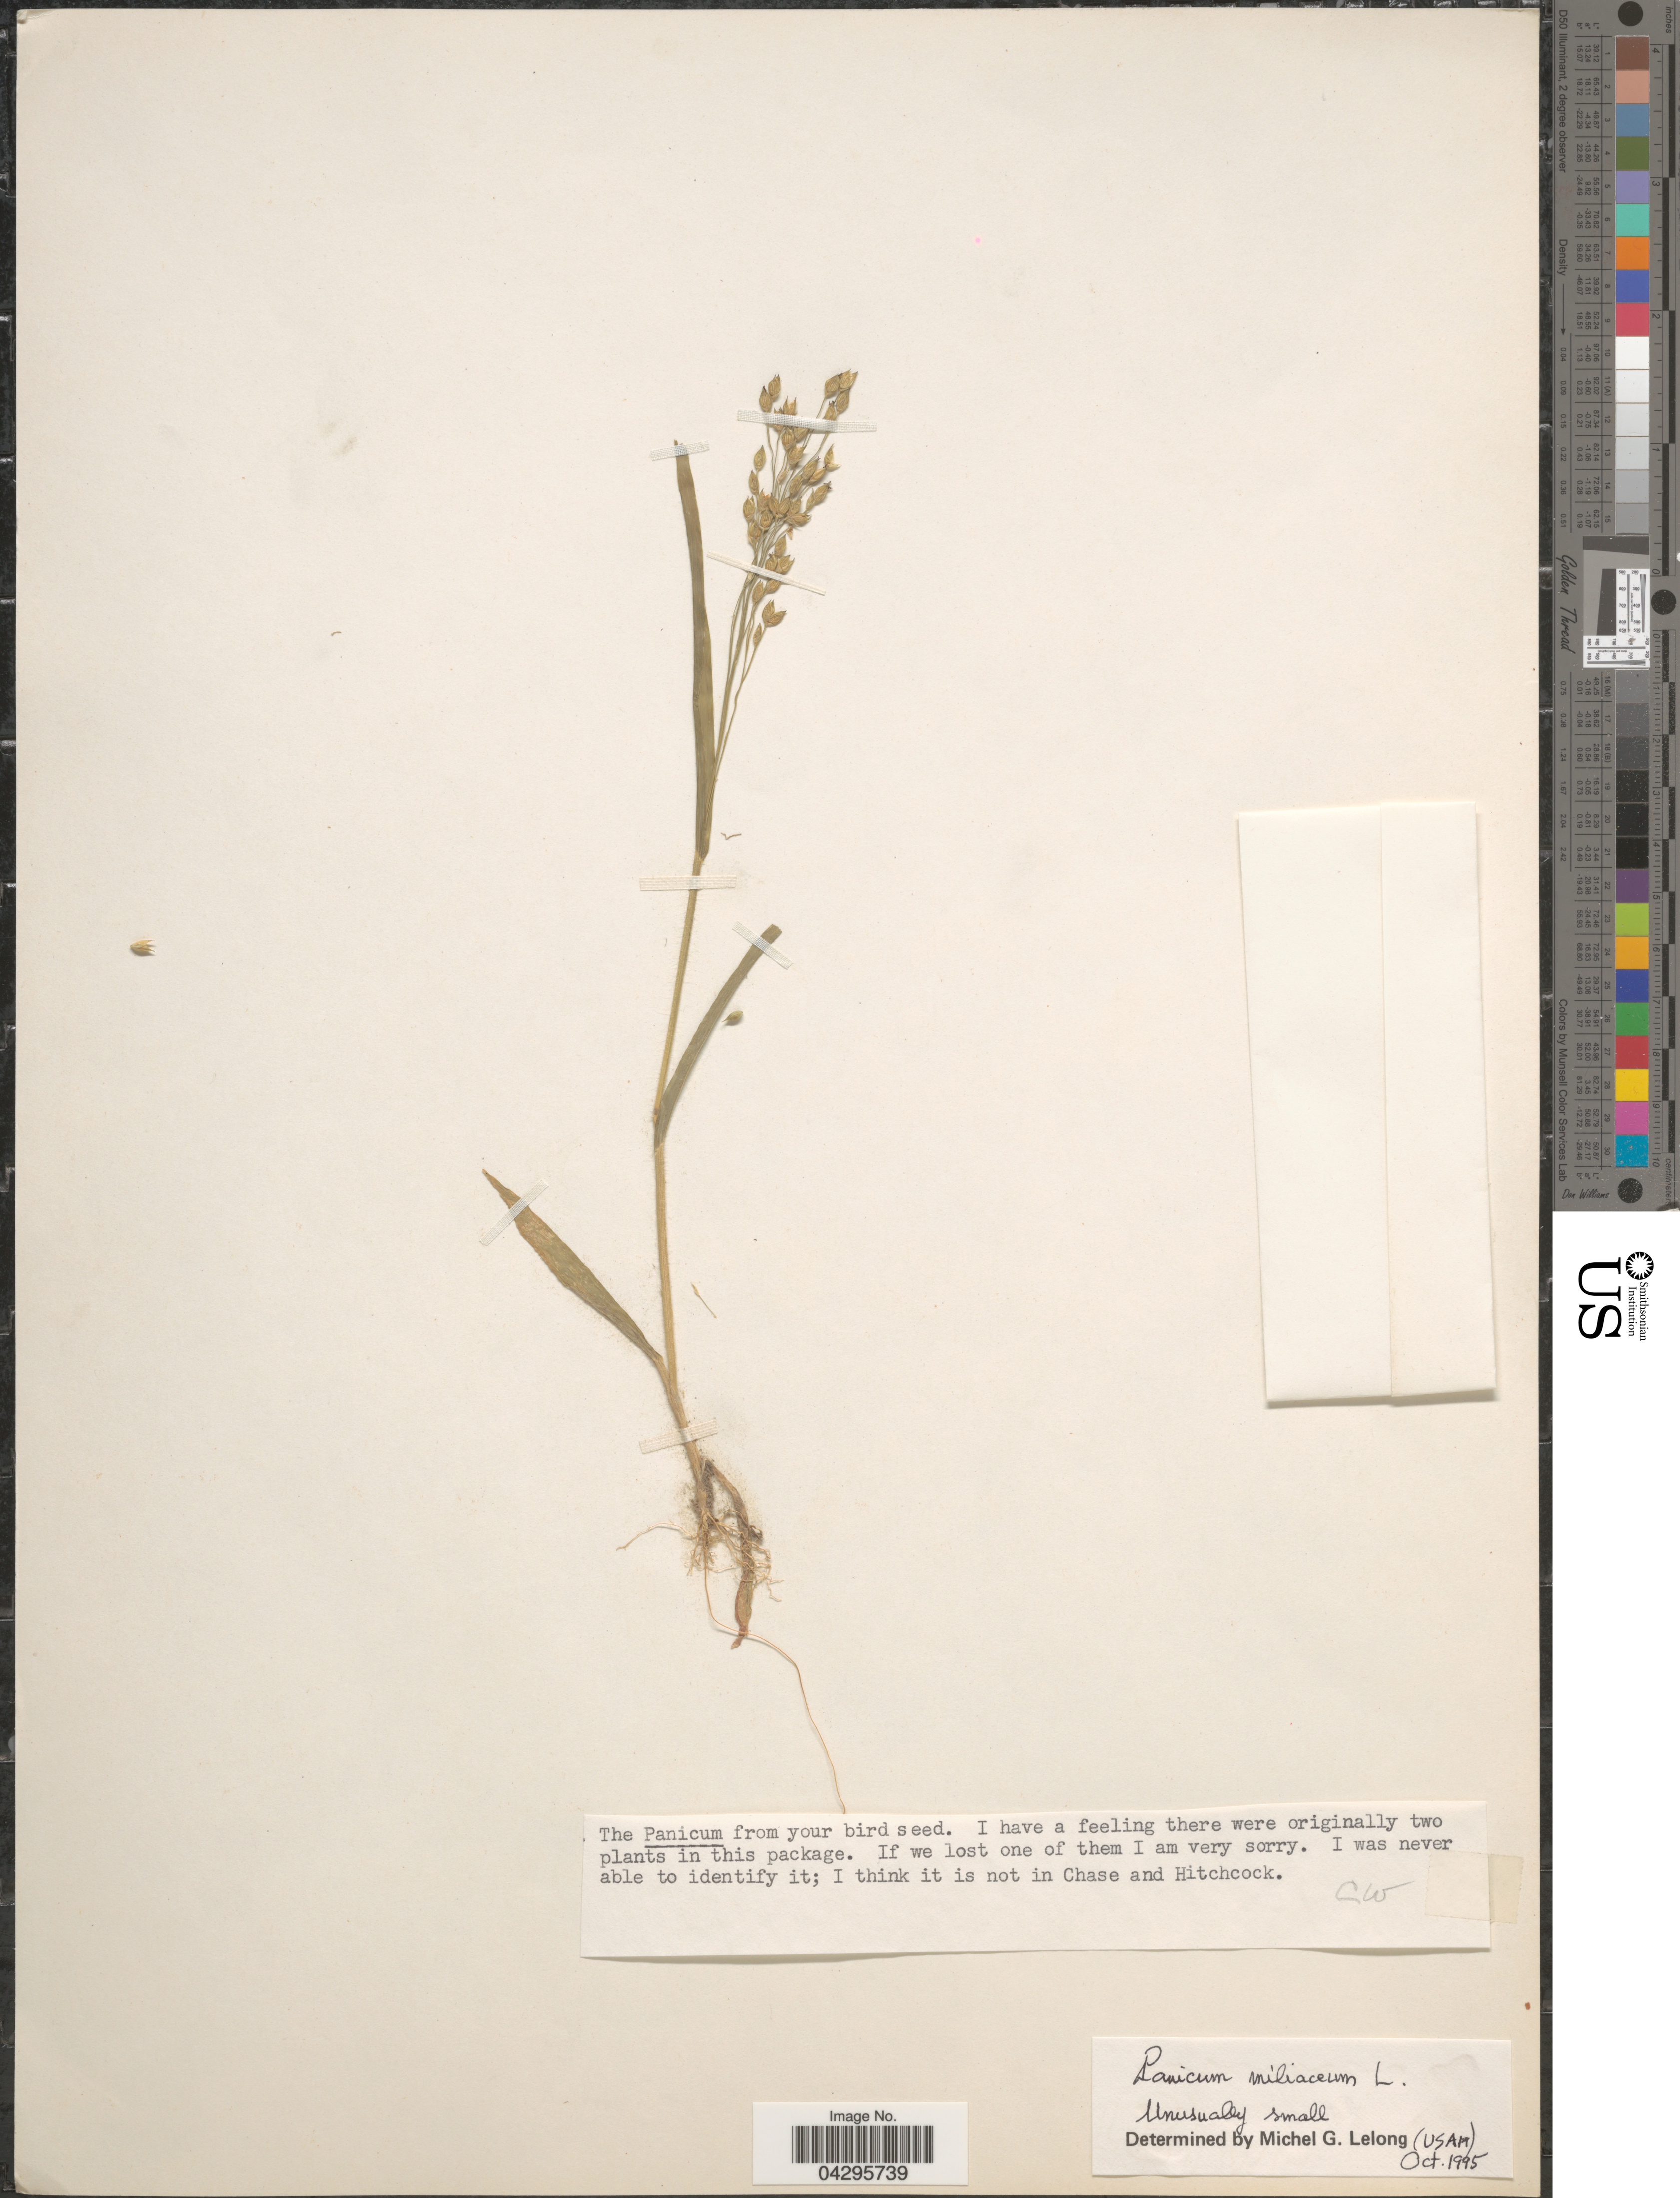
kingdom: Plantae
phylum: Tracheophyta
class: Liliopsida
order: Poales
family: Poaceae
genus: Panicum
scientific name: Panicum miliaceum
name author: L.